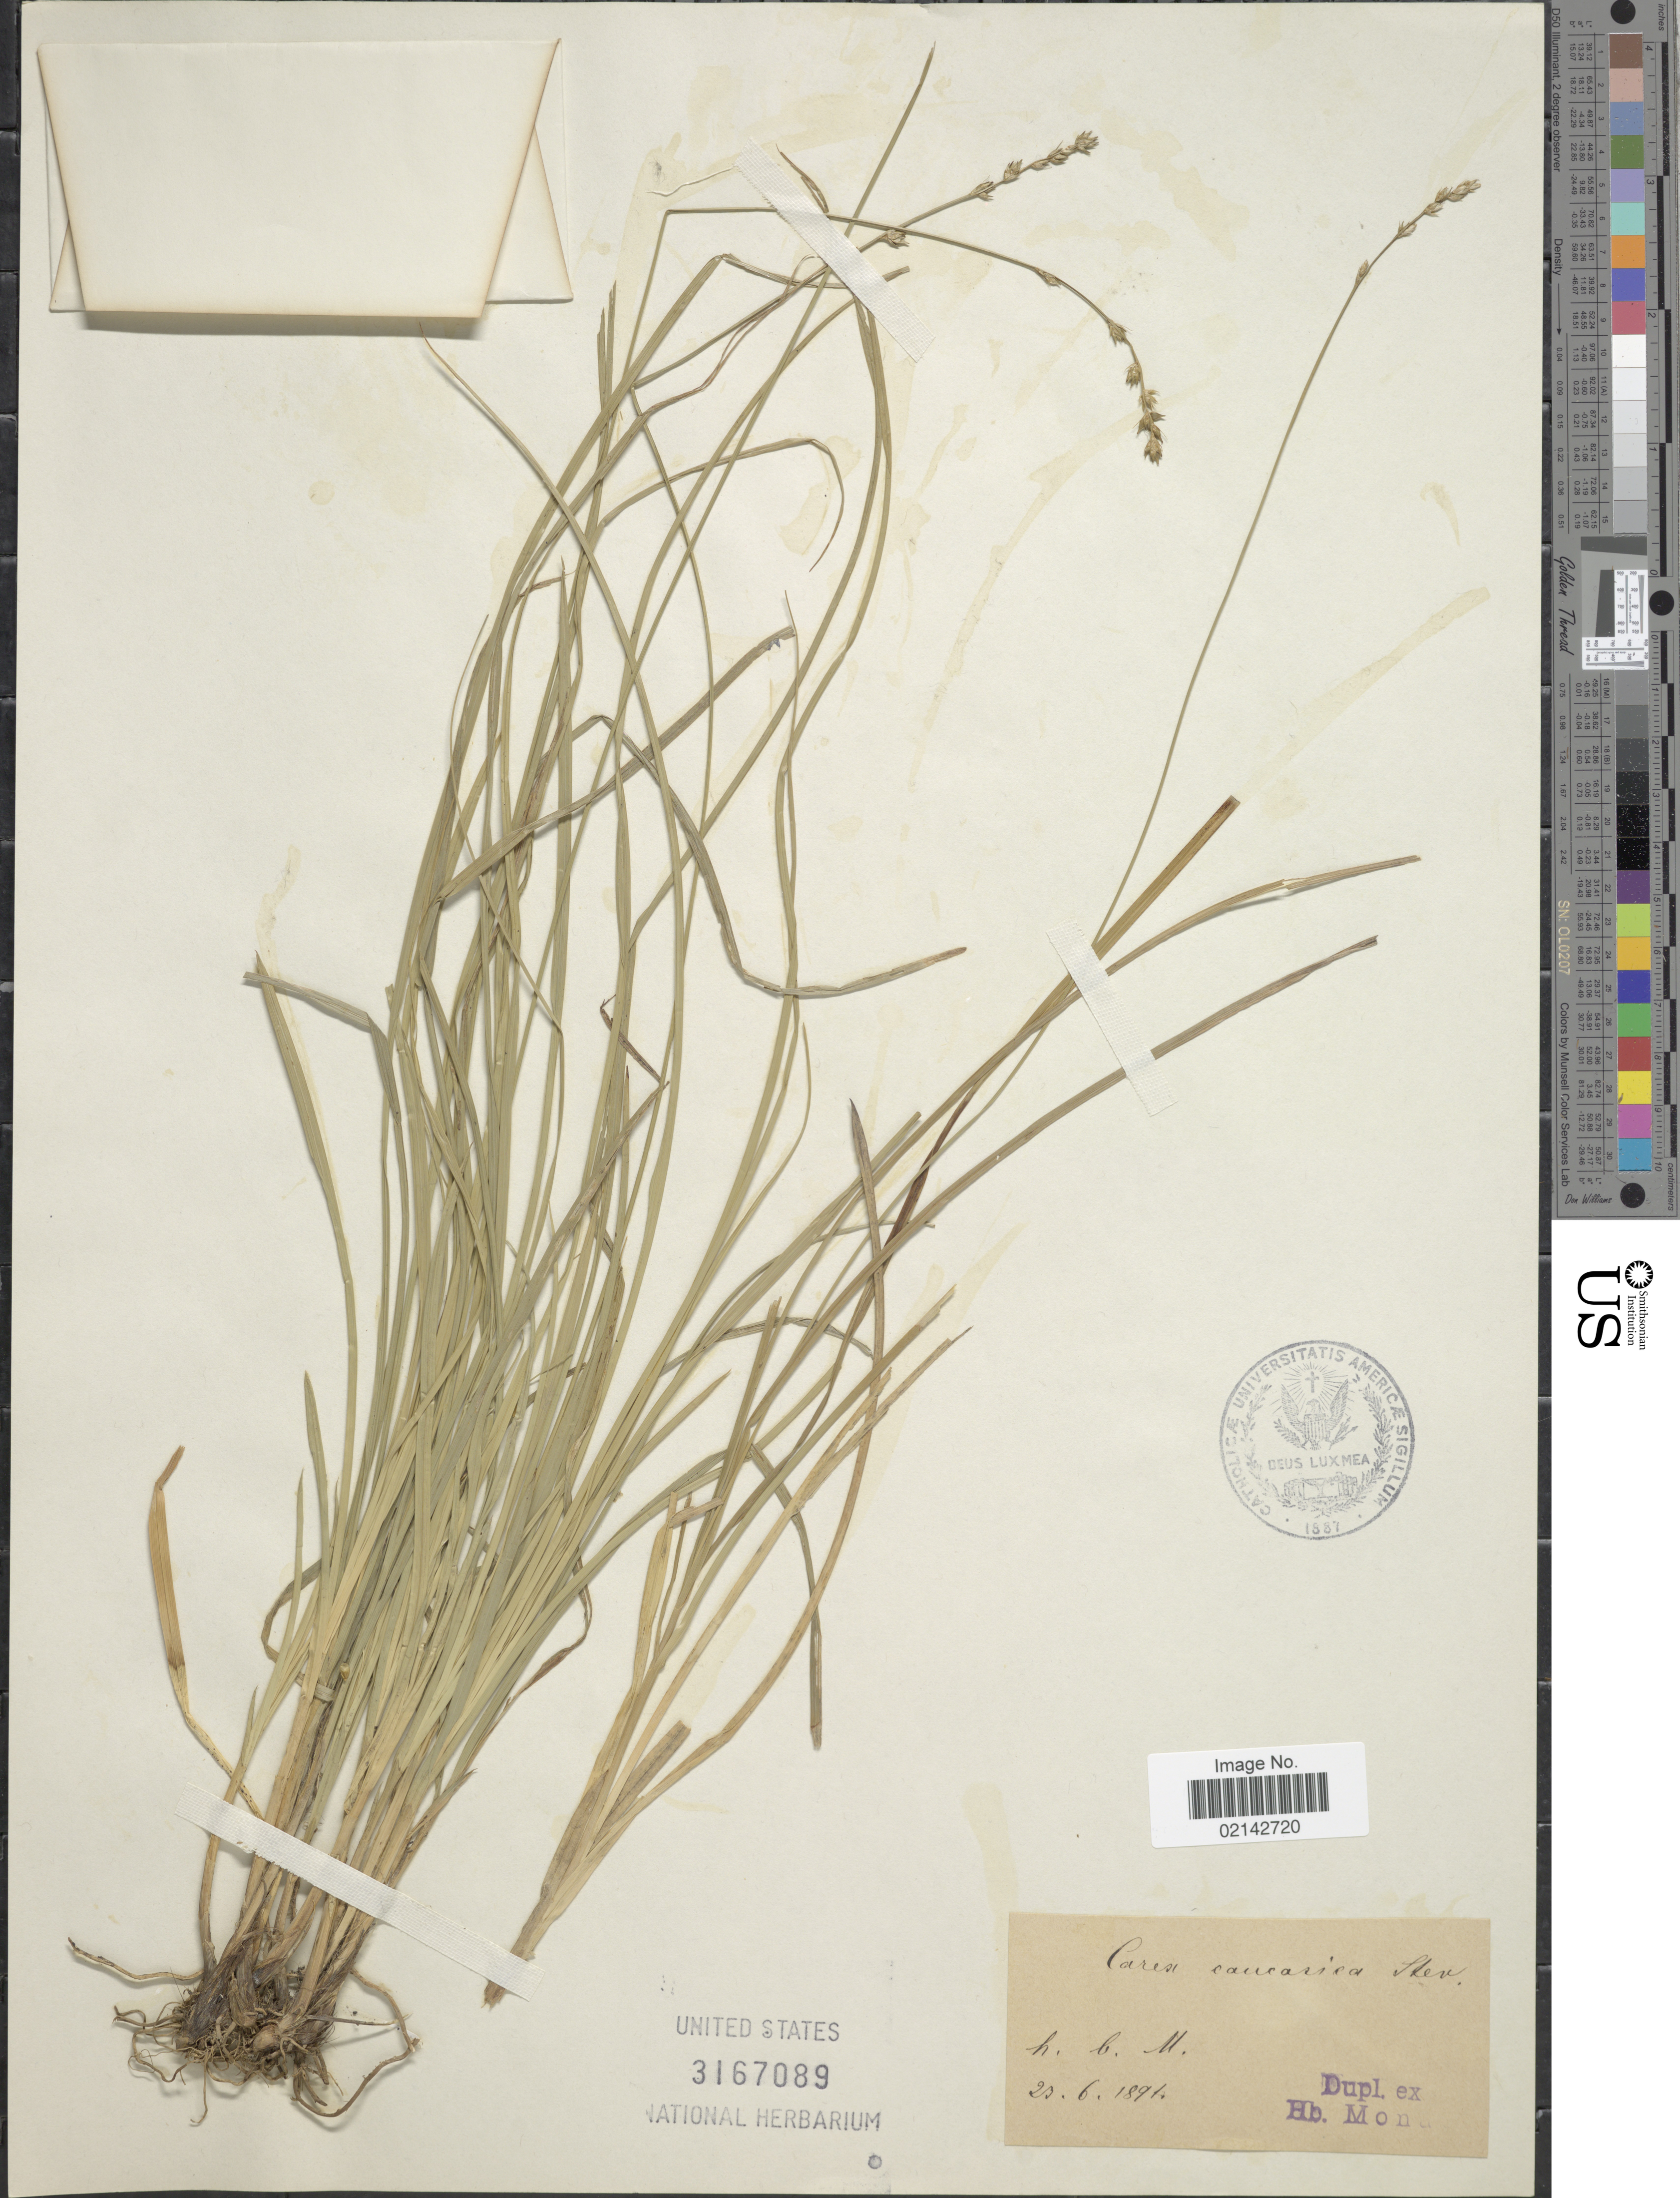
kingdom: Plantae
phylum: Tracheophyta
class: Liliopsida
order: Poales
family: Cyperaceae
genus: Carex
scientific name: Carex caucasica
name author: Steven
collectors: H. B. M.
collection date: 1891-06-23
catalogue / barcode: US 3167089